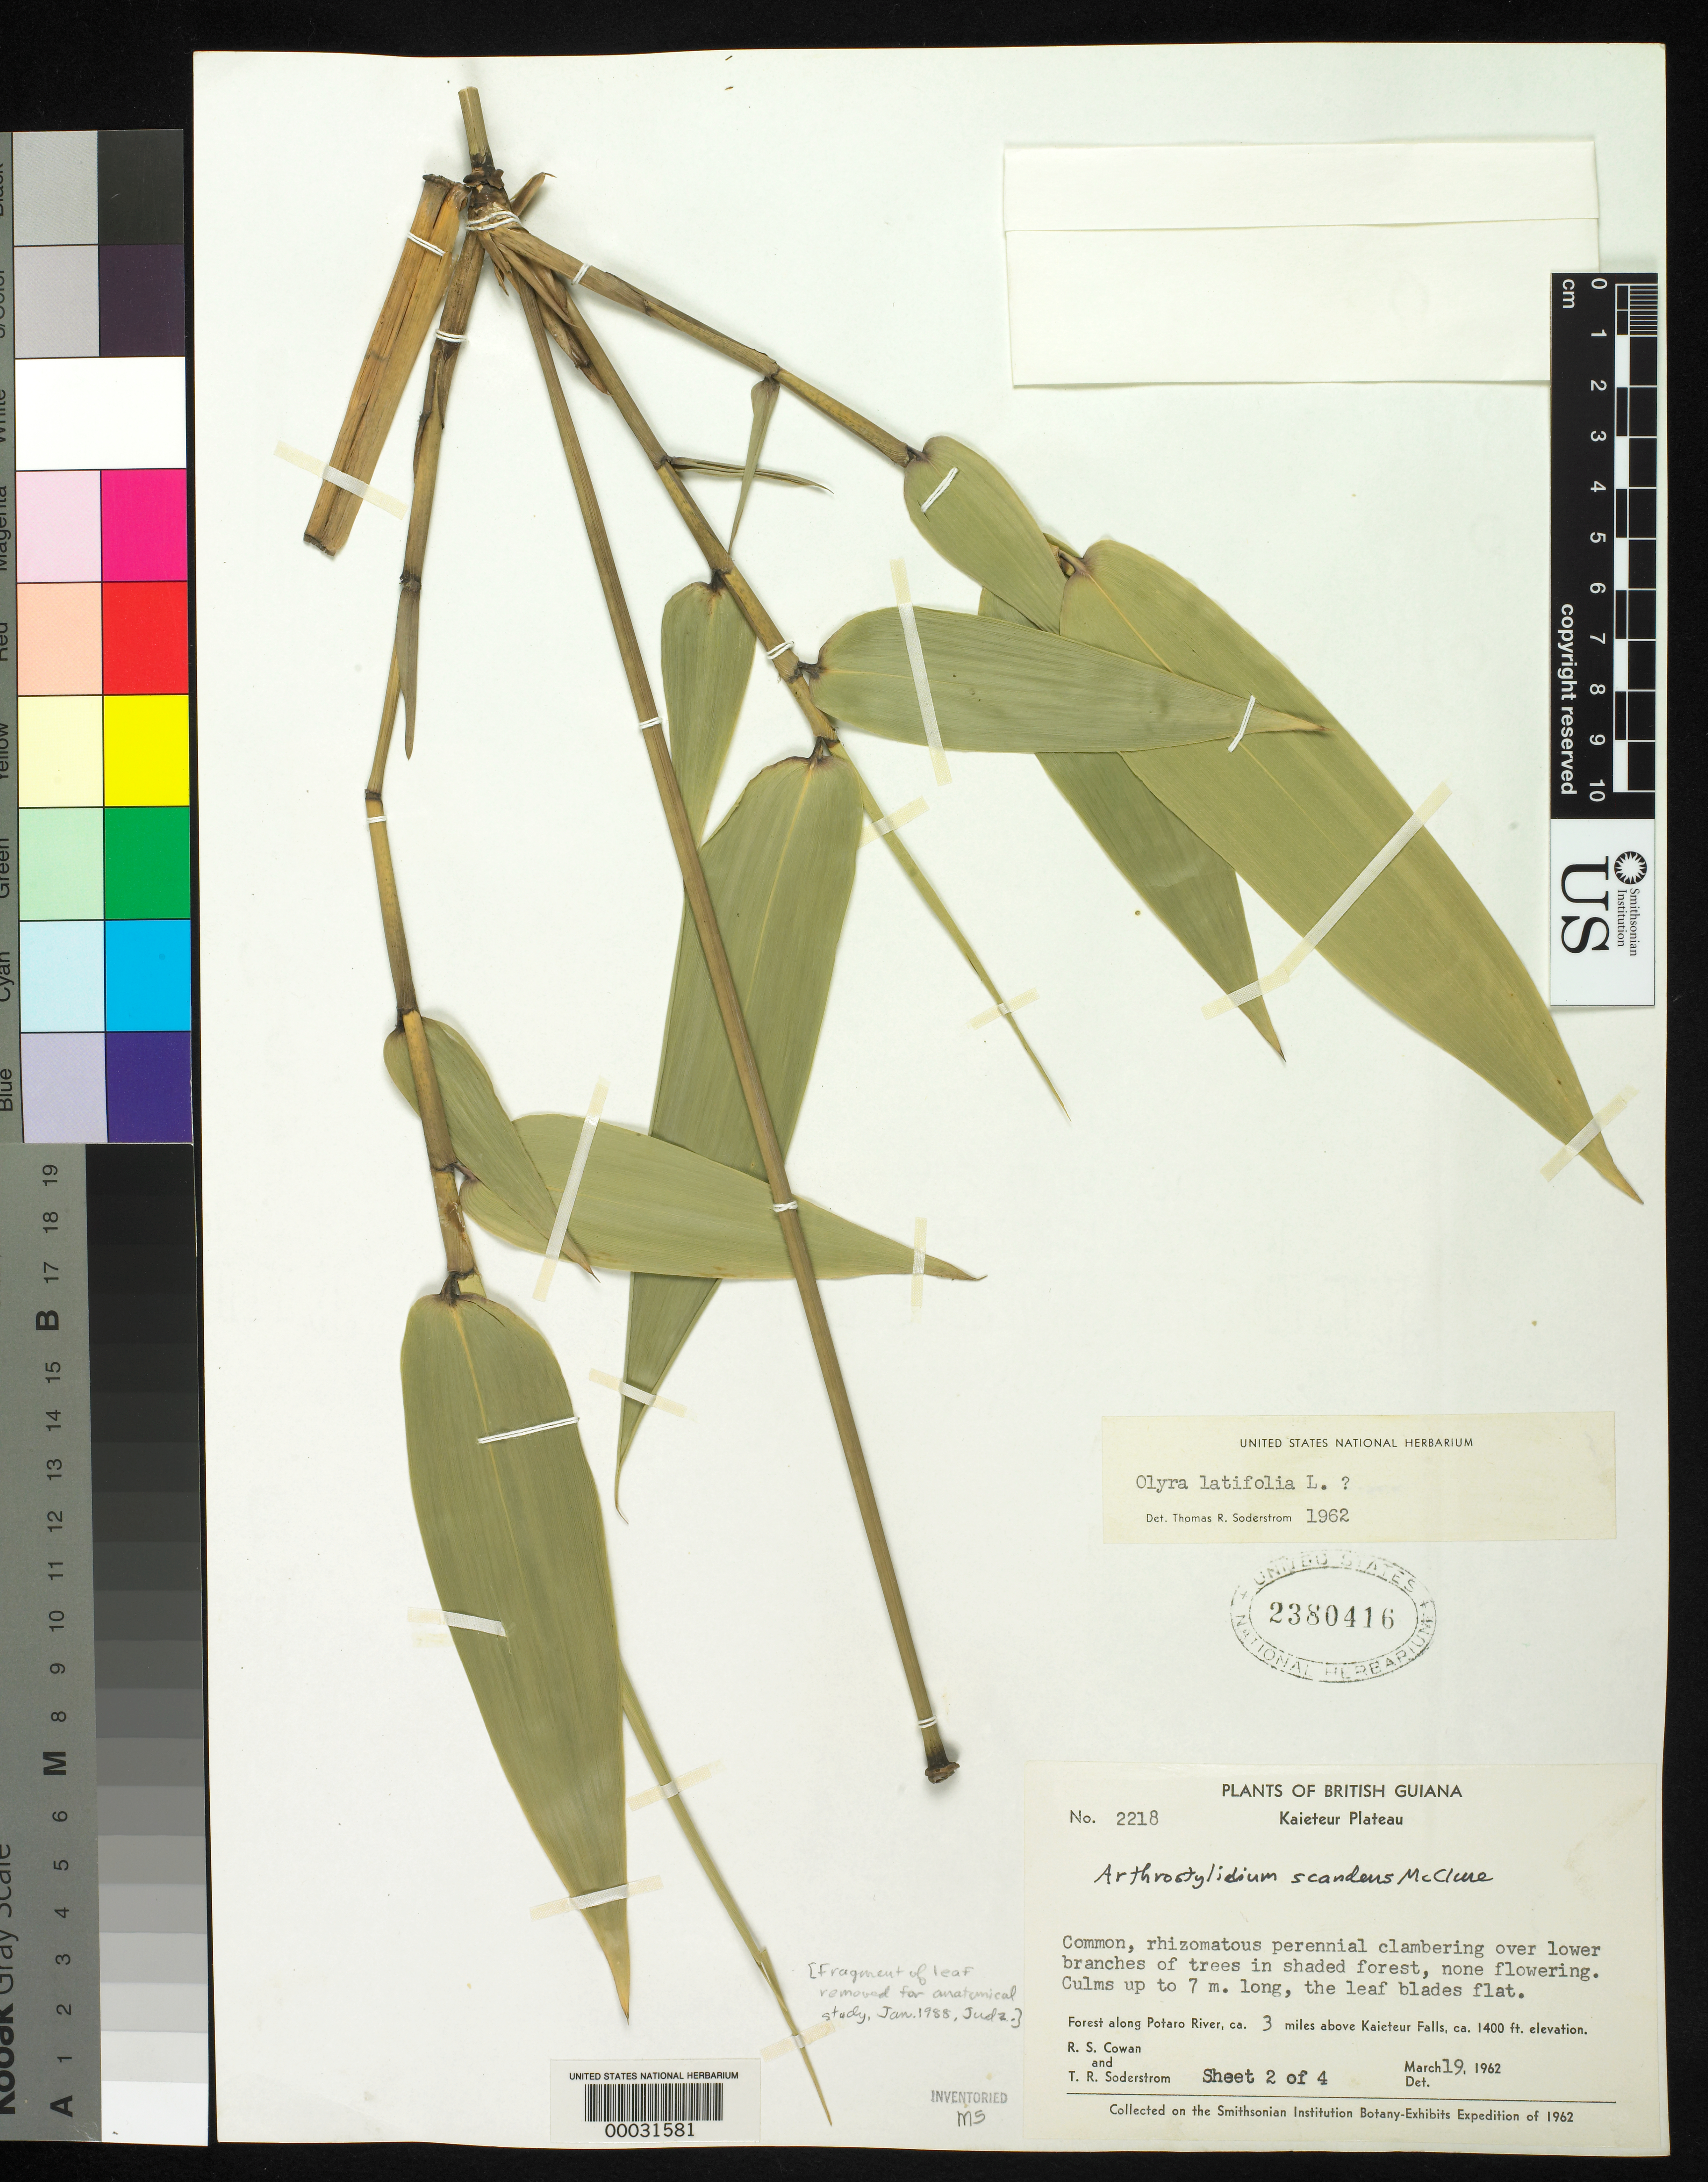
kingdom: Plantae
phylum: Tracheophyta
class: Liliopsida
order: Poales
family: Poaceae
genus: Arthrostylidium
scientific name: Arthrostylidium scandens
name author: McClure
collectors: R. S. Cowan & T. R. Soderstrom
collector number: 2218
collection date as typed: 19 Mar 1962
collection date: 1962-03-19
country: Guyana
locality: Kaieteur plateau, potato river, ca 3 mi above kaieteur falls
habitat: Shaded forest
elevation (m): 427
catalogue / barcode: US 2380416